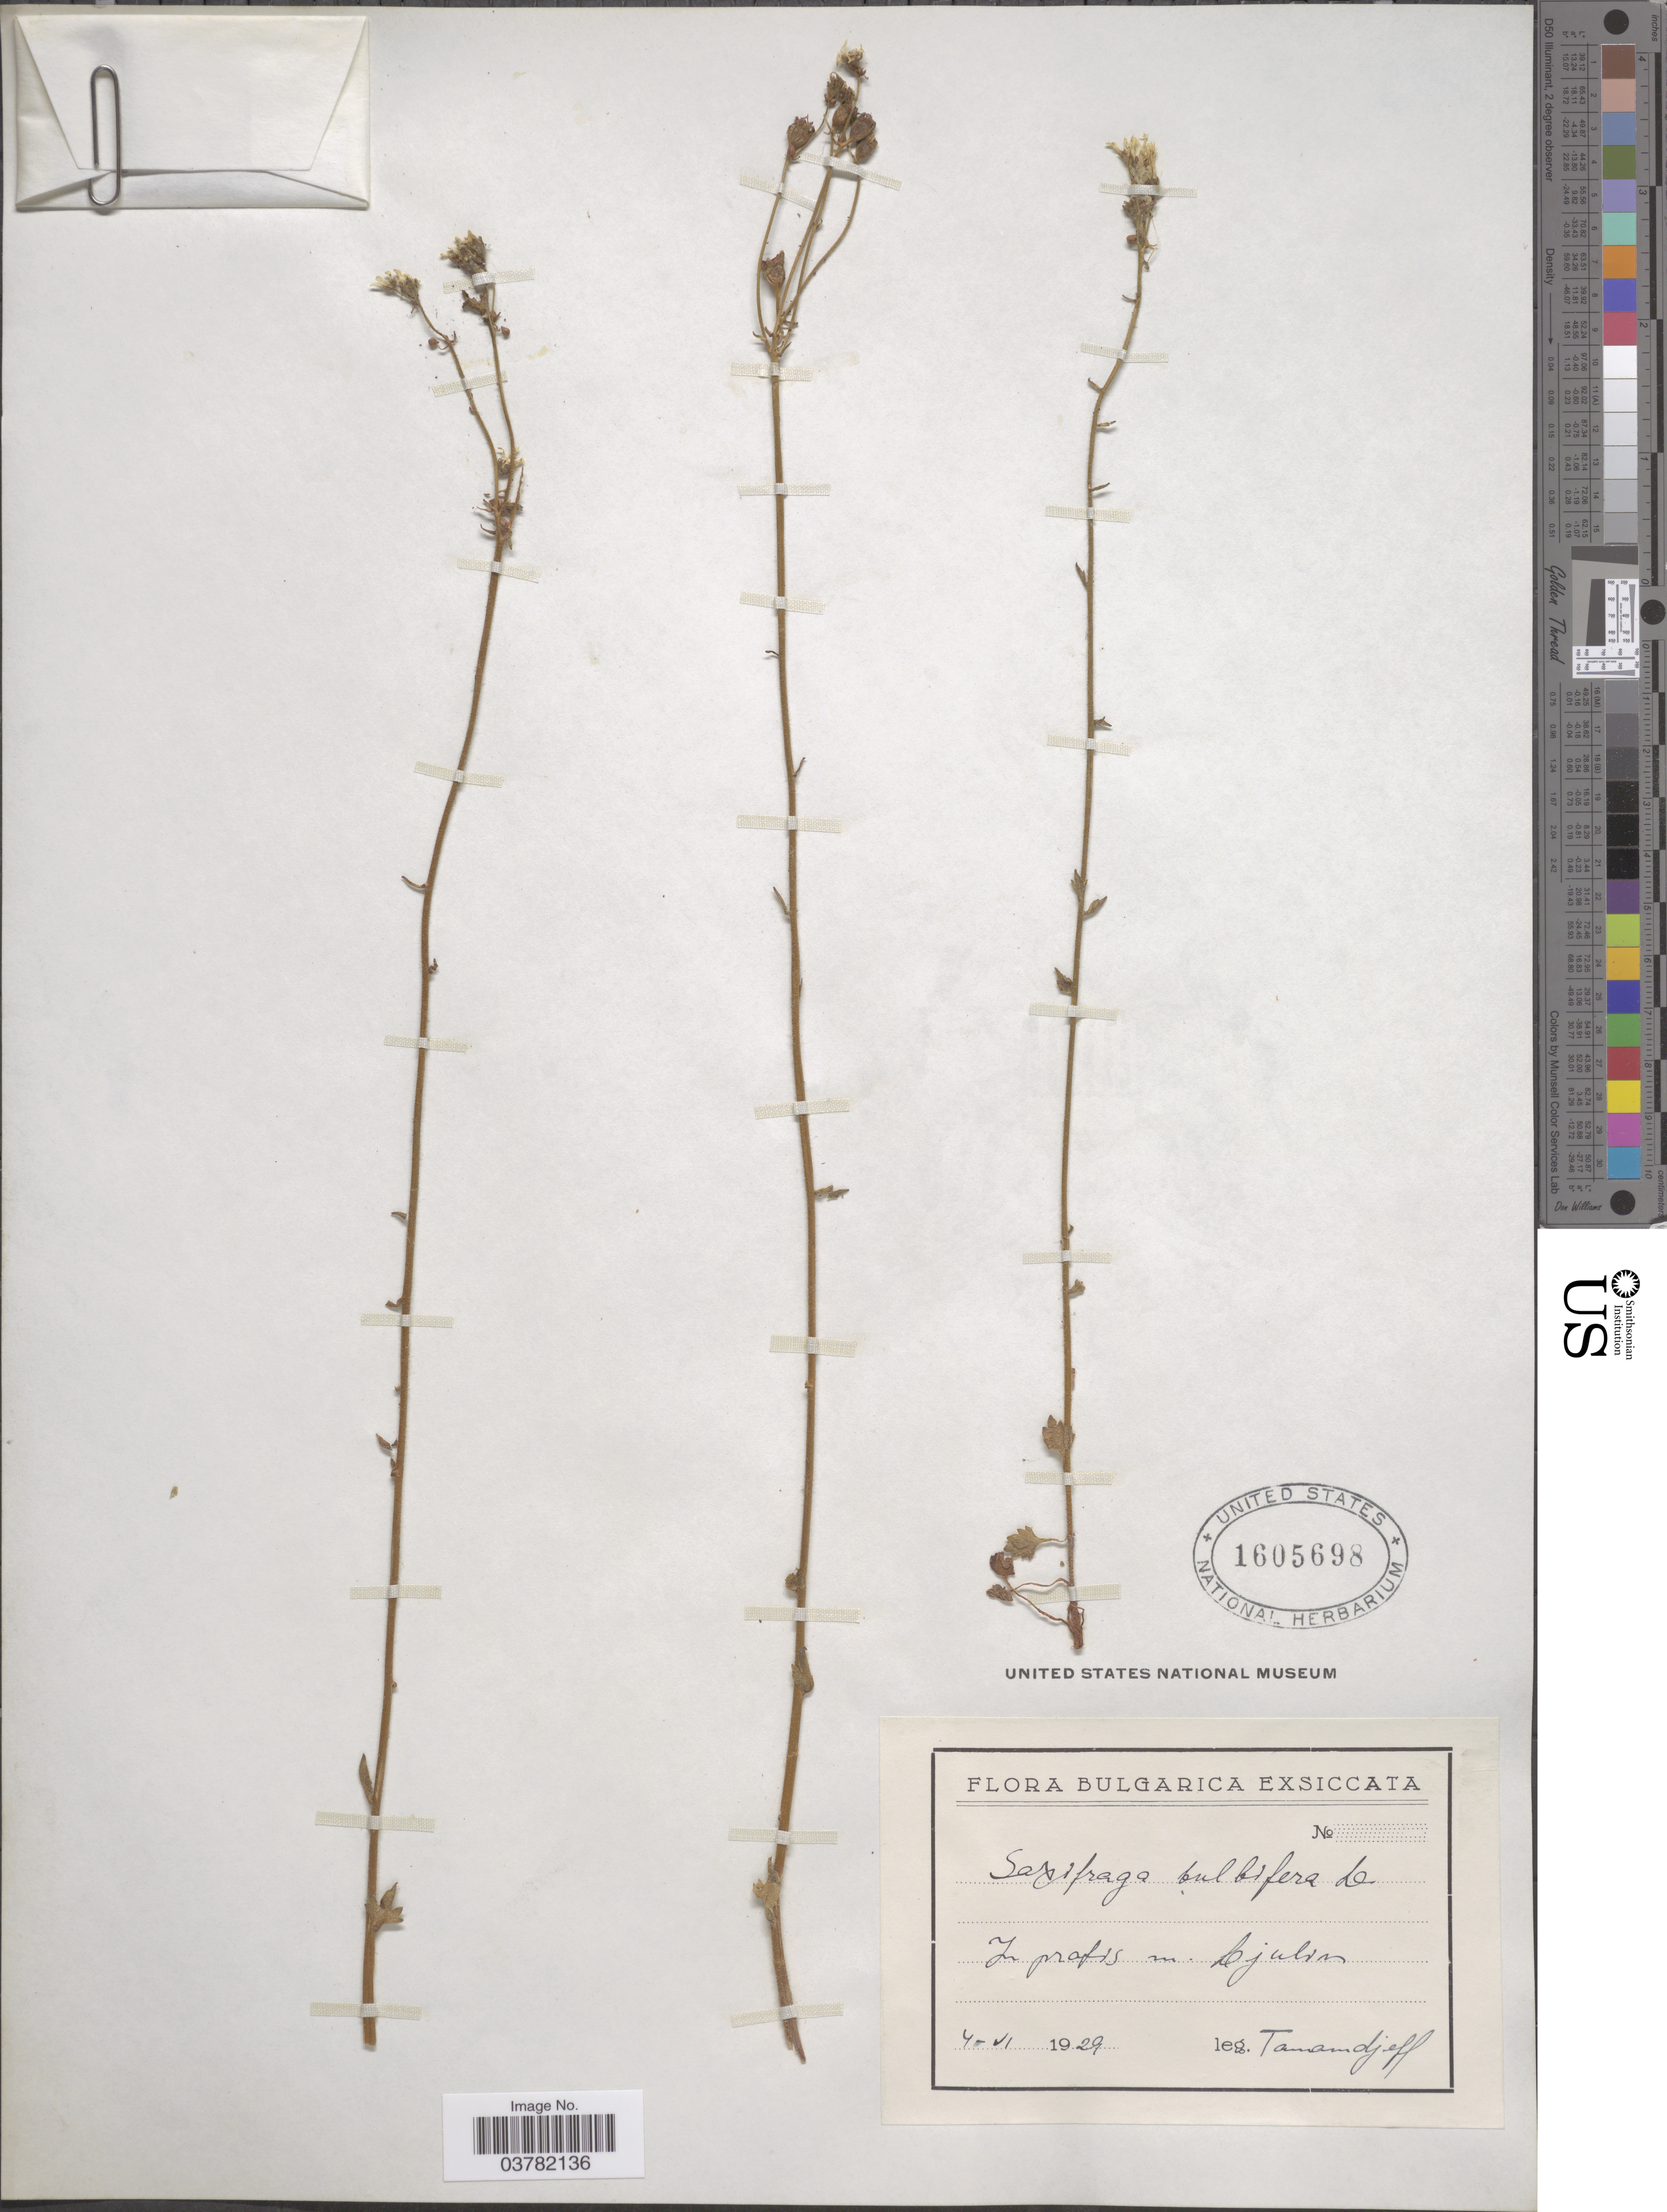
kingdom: Plantae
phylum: Tracheophyta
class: Magnoliopsida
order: Saxifragales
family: Saxifragaceae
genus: Saxifraga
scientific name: Saxifraga bulbifera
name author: L.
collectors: -. Tamandjeff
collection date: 1929-06-04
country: Bulgaria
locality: Bulgarica. In pratis m. Djulin.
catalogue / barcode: US 1605698